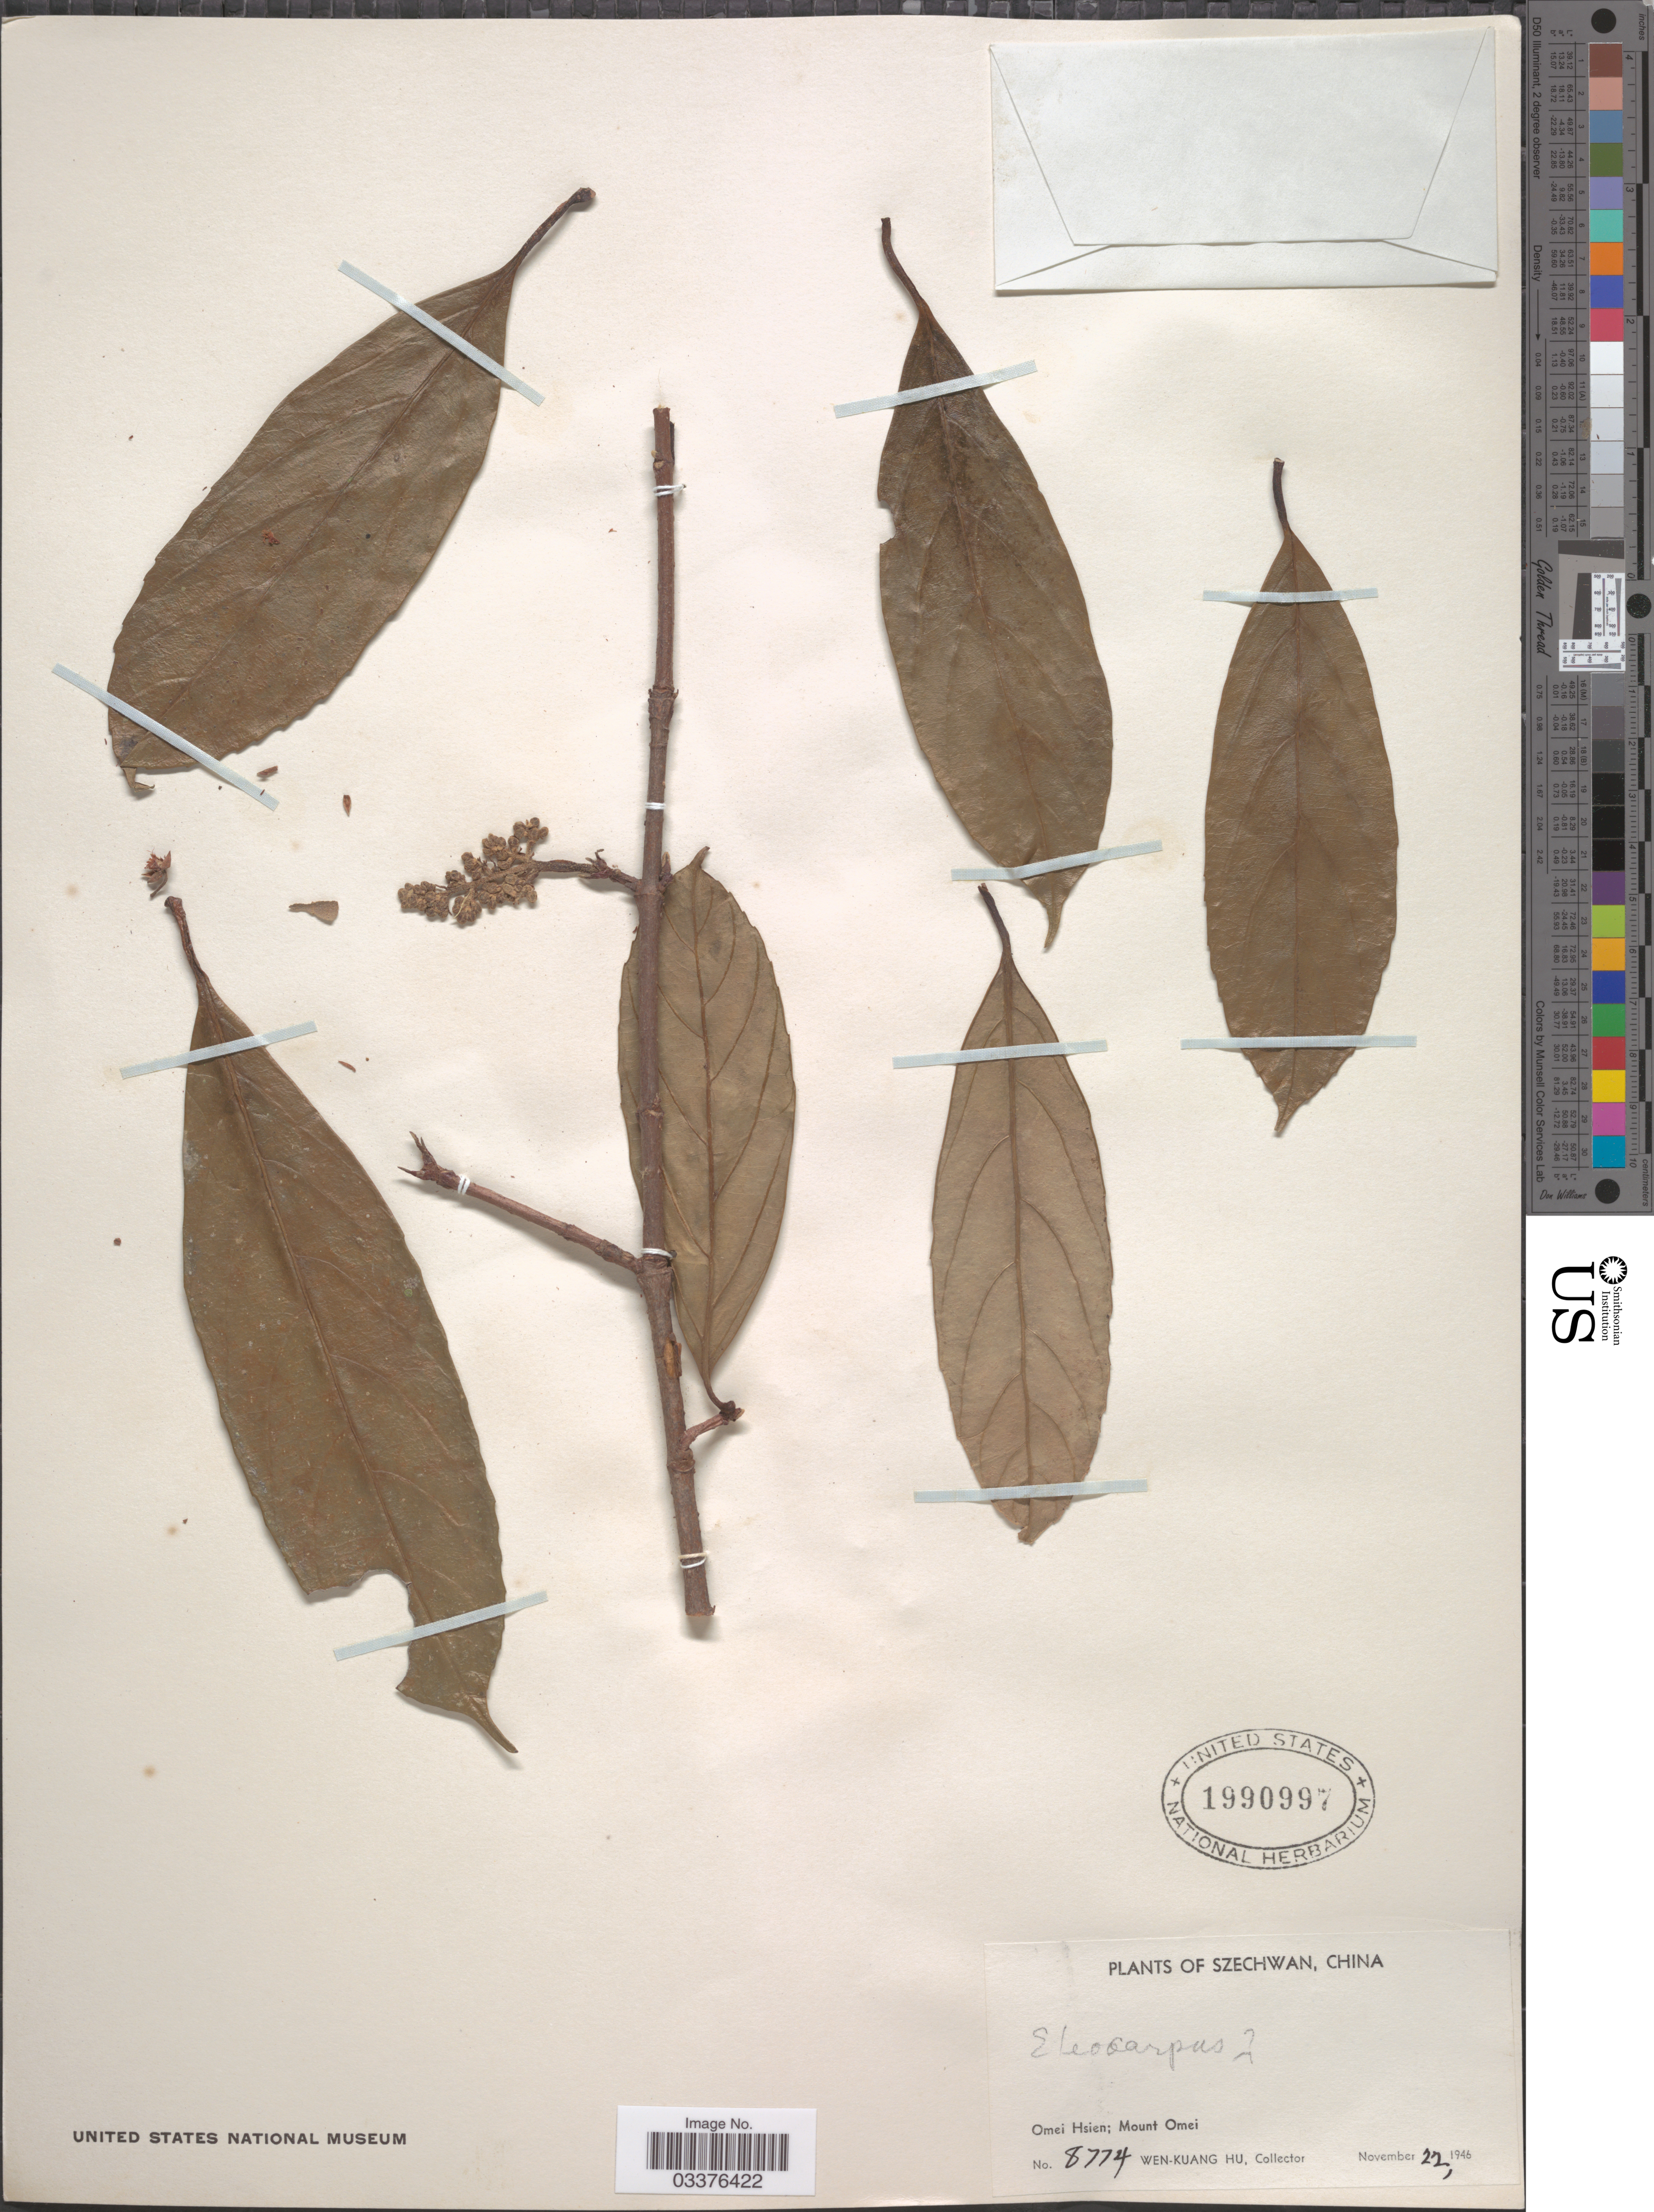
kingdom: Plantae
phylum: Tracheophyta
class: Magnoliopsida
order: Oxalidales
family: Elaeocarpaceae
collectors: W. K. Hu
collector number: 8774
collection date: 1946-11-22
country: China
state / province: Sichuan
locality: Szechwan. Omei Hsien; Mount Omei.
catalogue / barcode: US 1990997